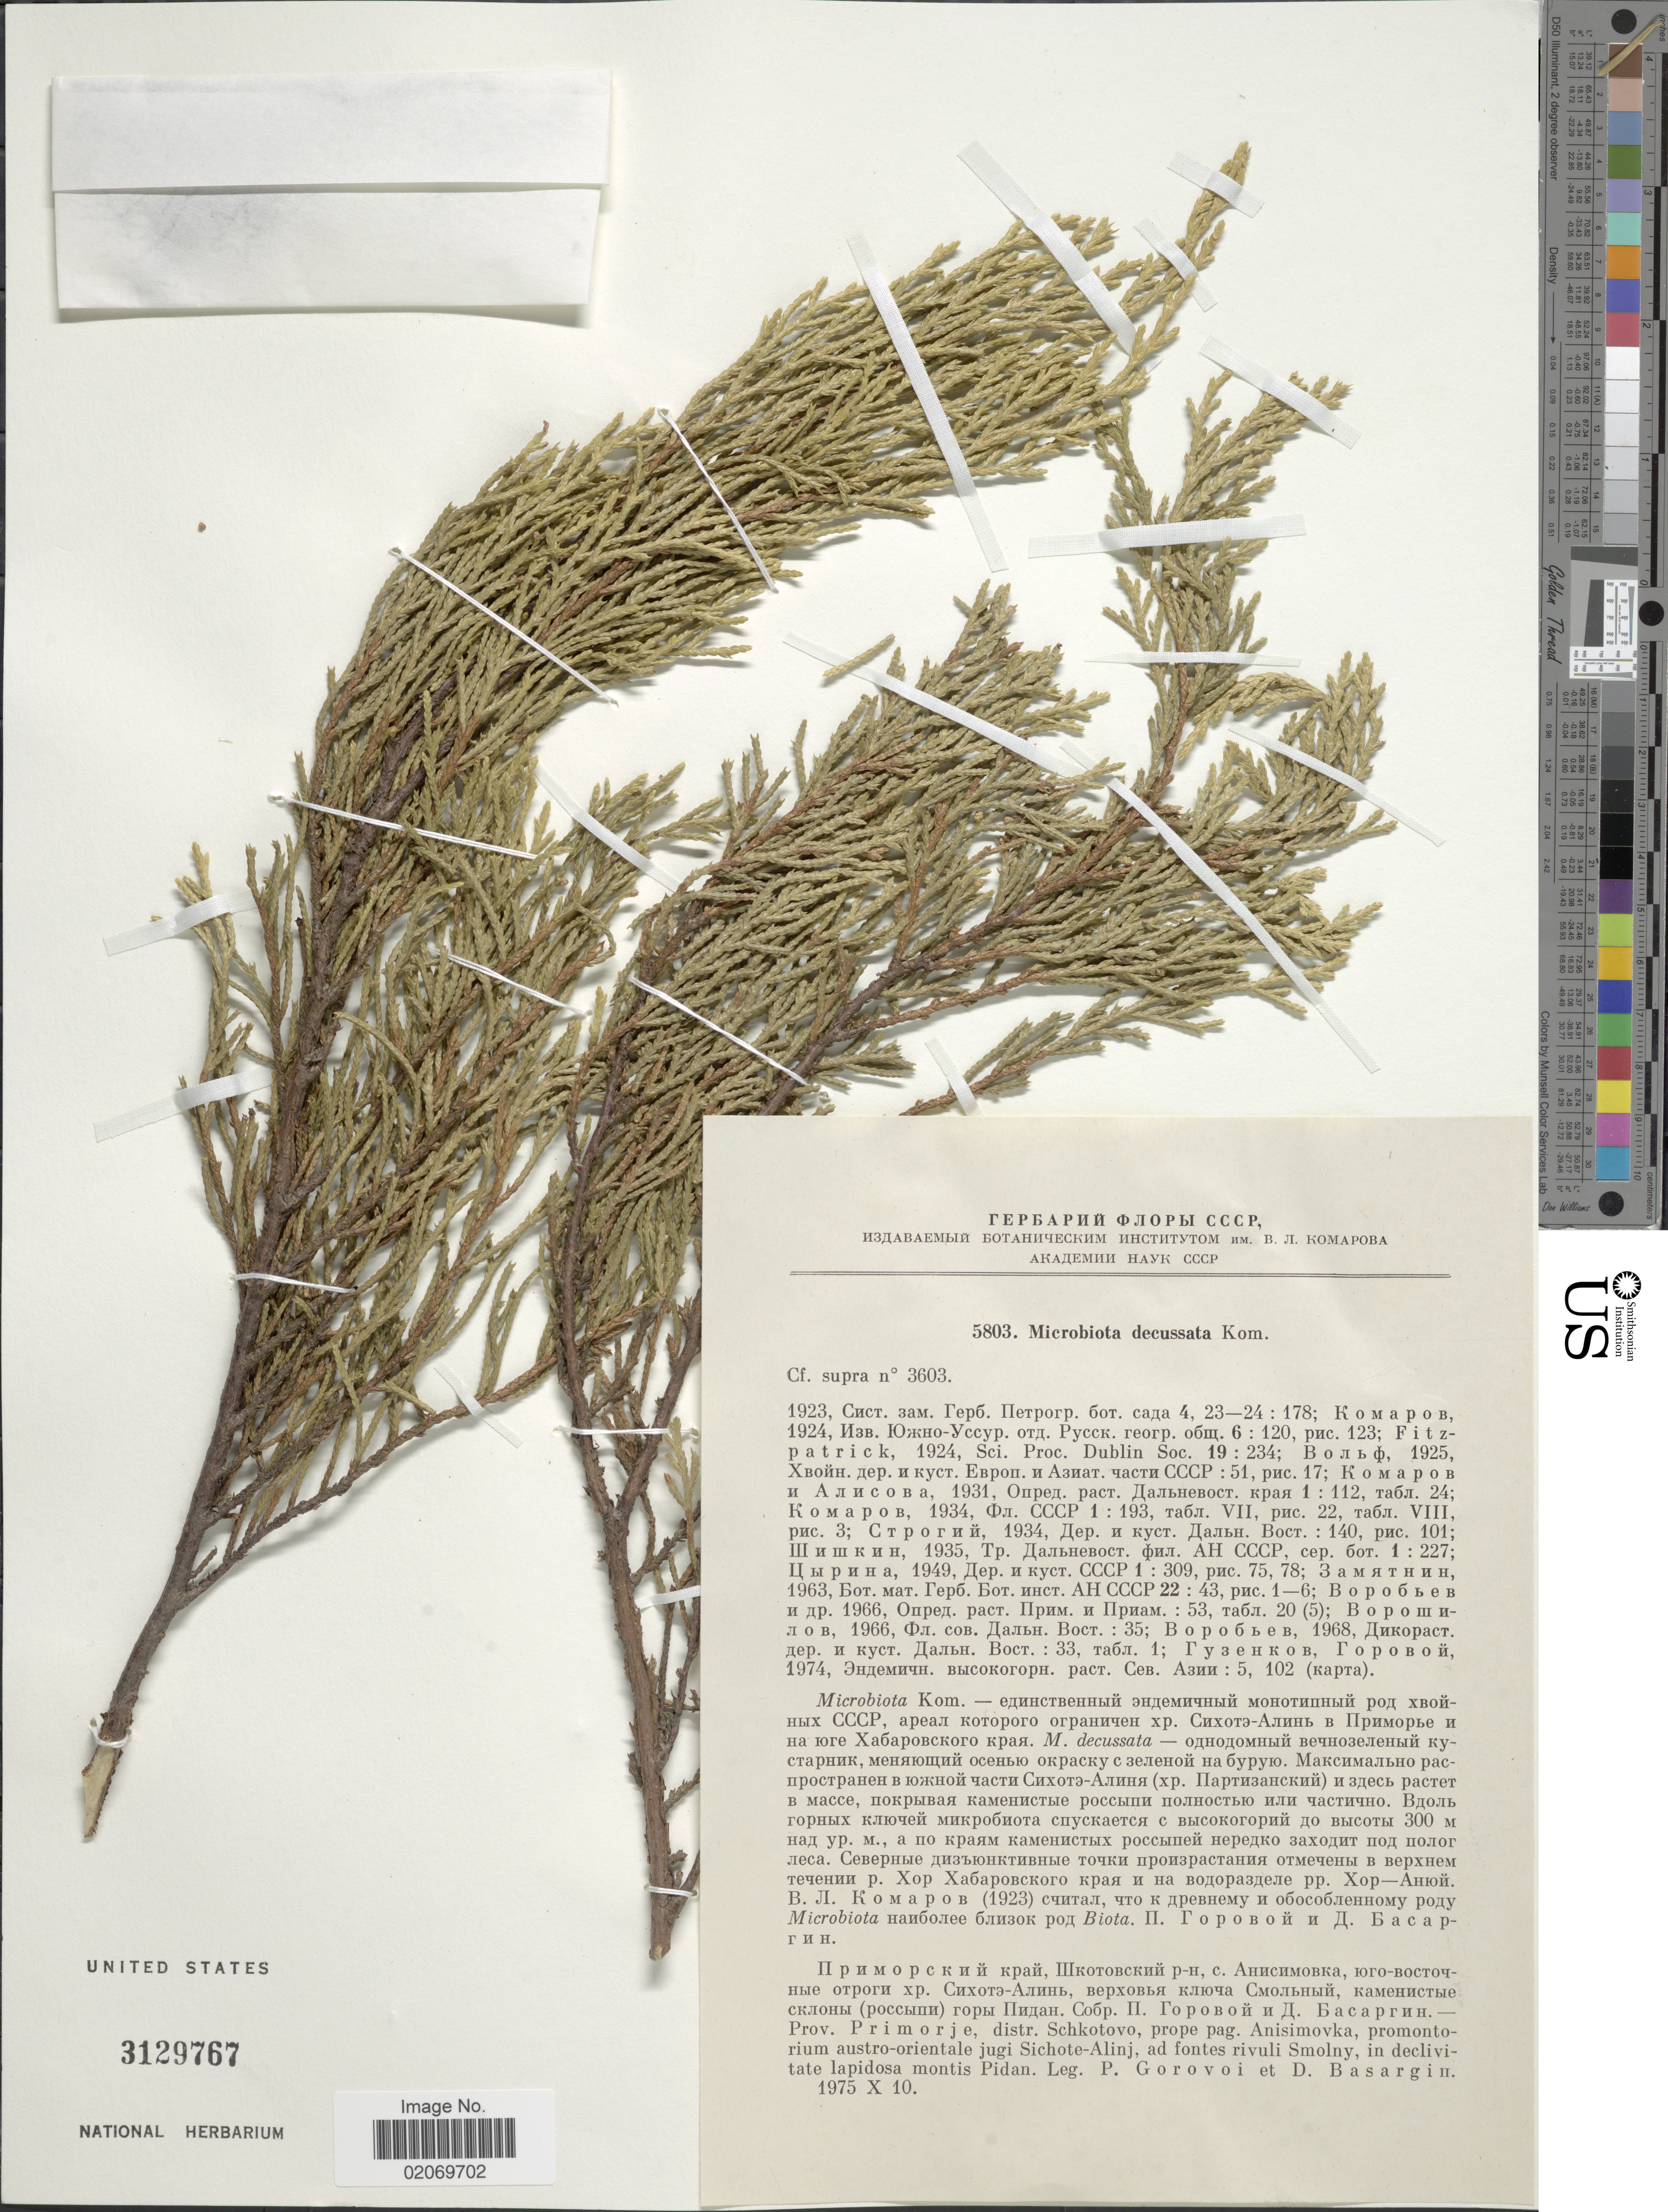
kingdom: Plantae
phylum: Tracheophyta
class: Pinopsida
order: Pinales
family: Cupressaceae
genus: Microbiota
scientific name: Microbiota decussata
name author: Kom.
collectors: P. Gorovoi & D. Basargin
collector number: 5803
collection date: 1975-10-10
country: Russian Federation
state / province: Primorsky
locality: Prov. Primorje, distr. Schkotovo, prope pag. Anisimovka, promontorium austro-orientale jugi Sichote-Alinj, ad fontes rivuli Smolny, in declivitate lapidosa montis Pidan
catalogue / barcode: US 3129767